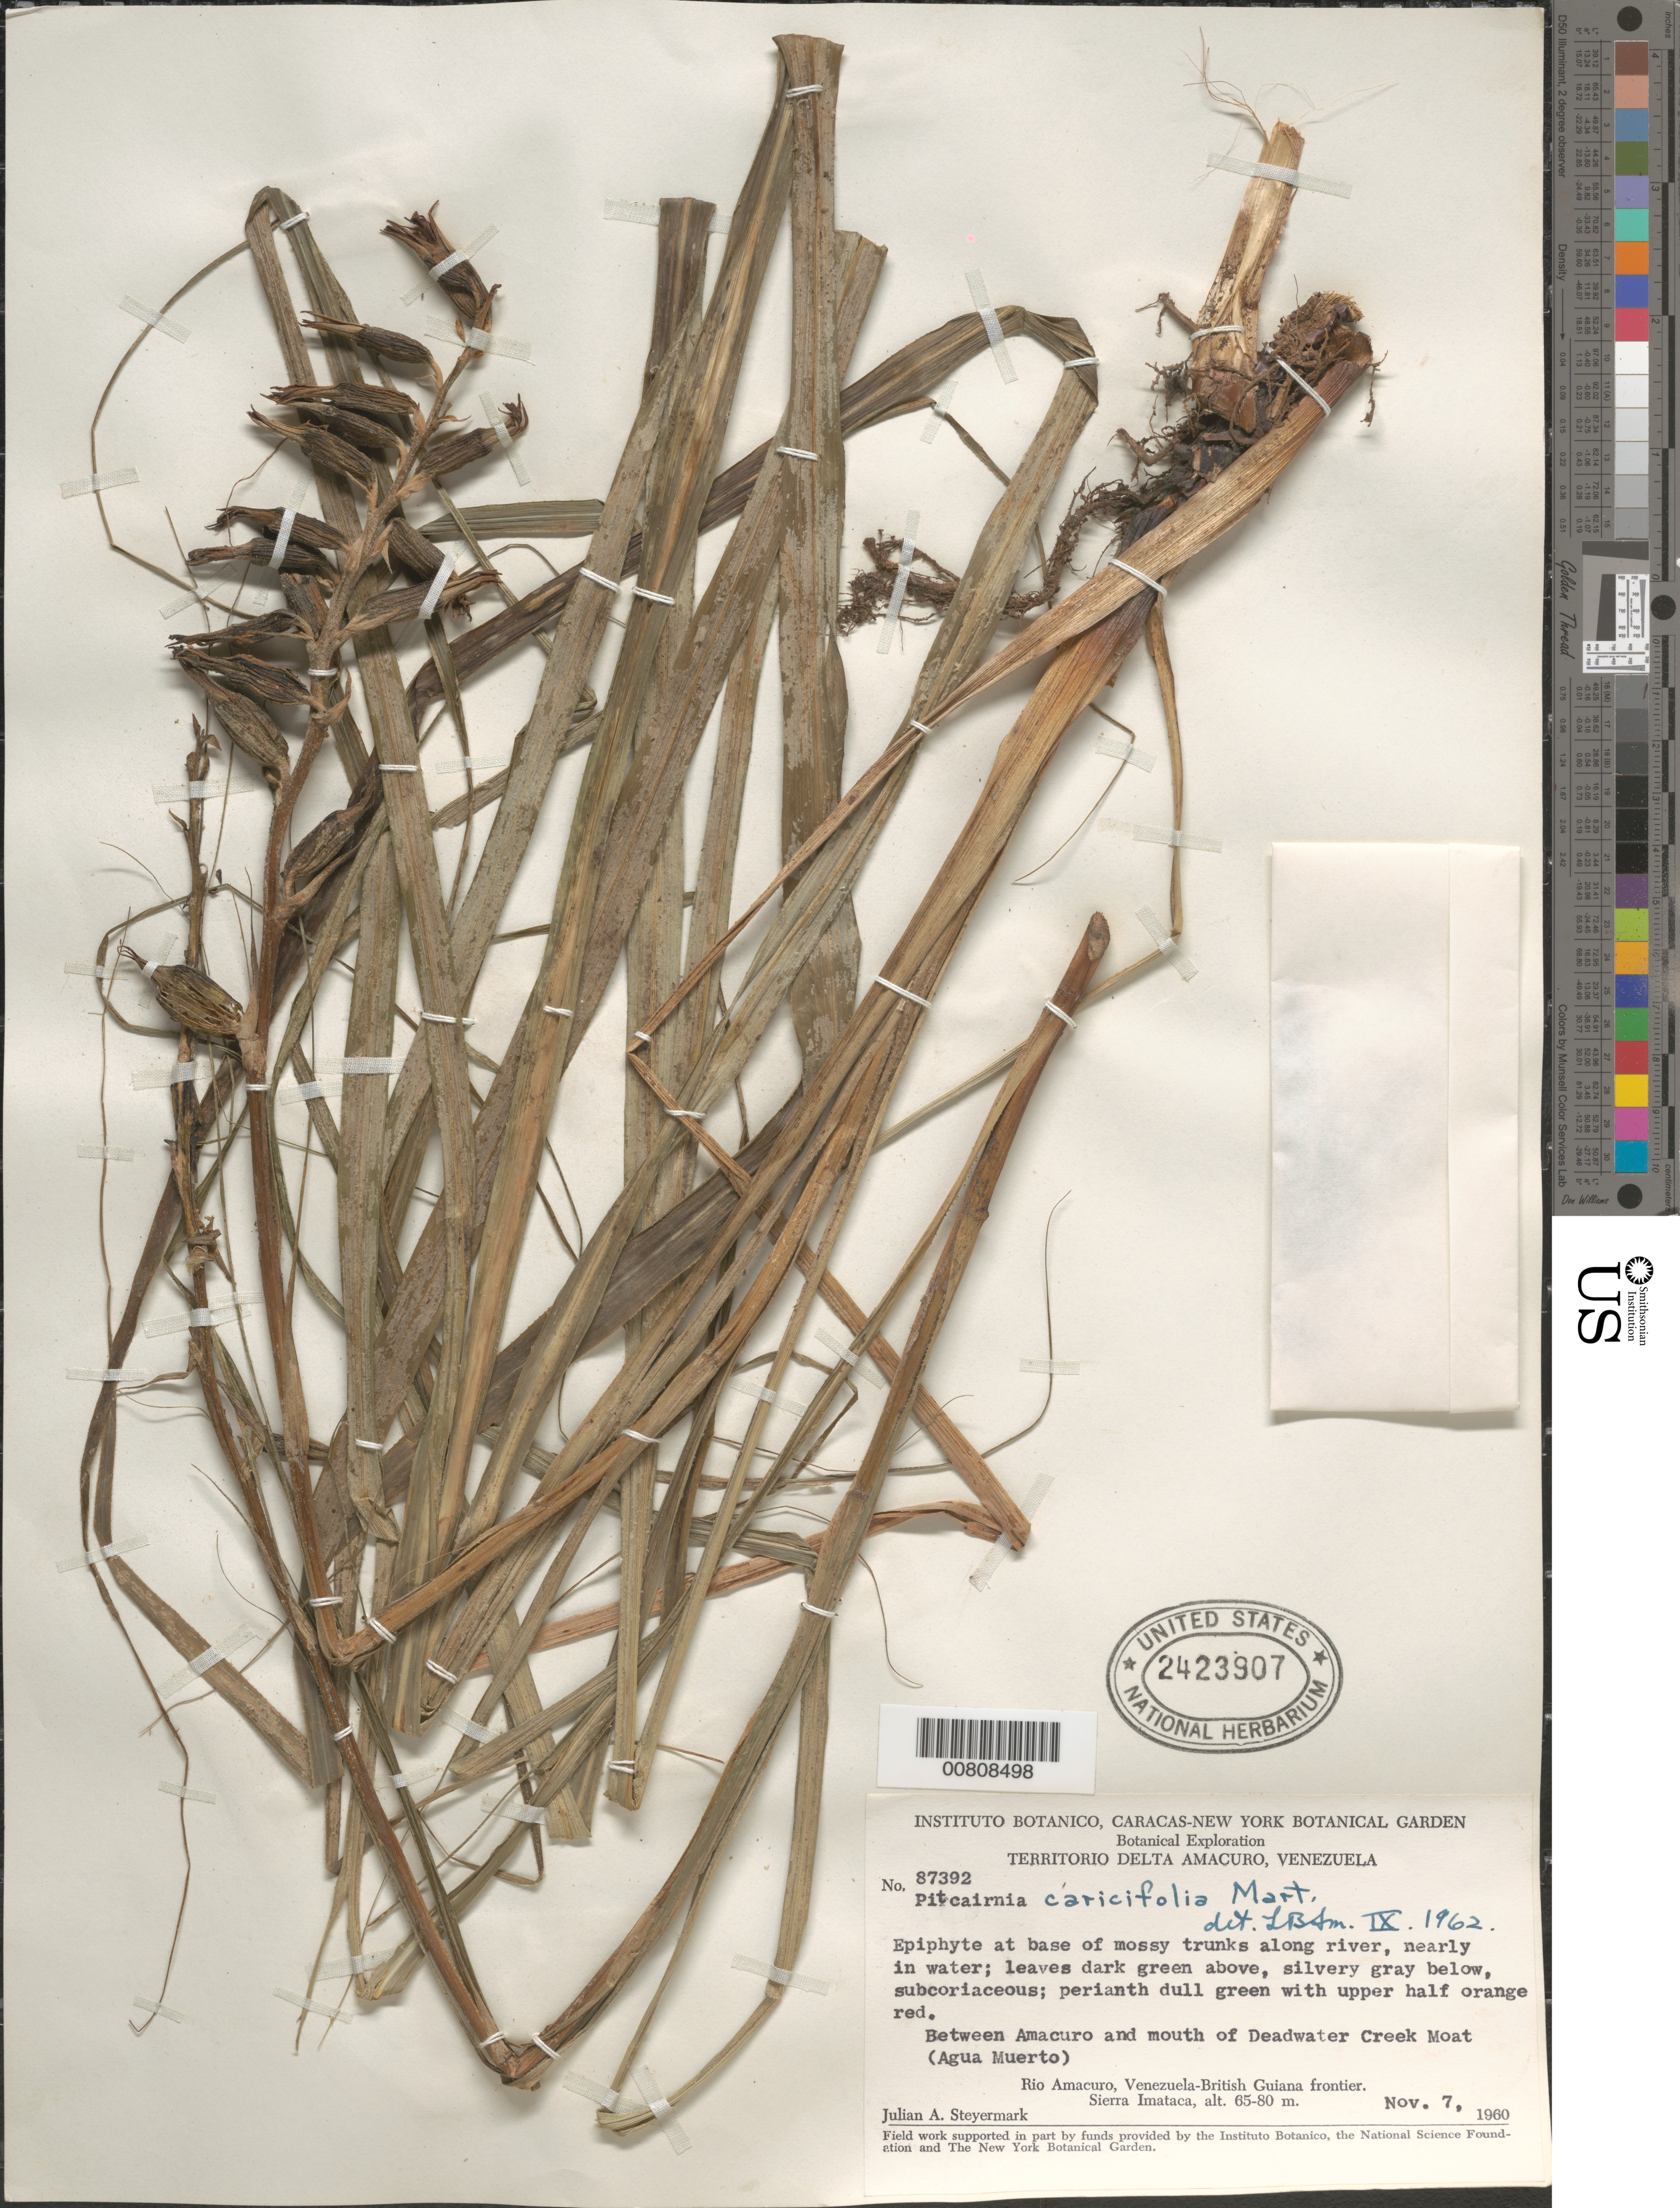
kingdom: Plantae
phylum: Tracheophyta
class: Liliopsida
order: Poales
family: Bromeliaceae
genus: Pitcairnia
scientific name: Pitcairnia caricifolia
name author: Mart. ex Schult. f.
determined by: Smith, Lyman B., (US), NMNH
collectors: J. Steyermark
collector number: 87392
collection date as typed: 7-Nov-60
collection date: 1960-11-07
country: Venezuela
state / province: Delta Amacuro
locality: Río Amacuro to mouth of Deadwater Creek Moat (Agua Muerto), Sierra Imataca, Venezuela-Guyana border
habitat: Base of mossy trunks along river, nearly in water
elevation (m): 65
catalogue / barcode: US 2423907